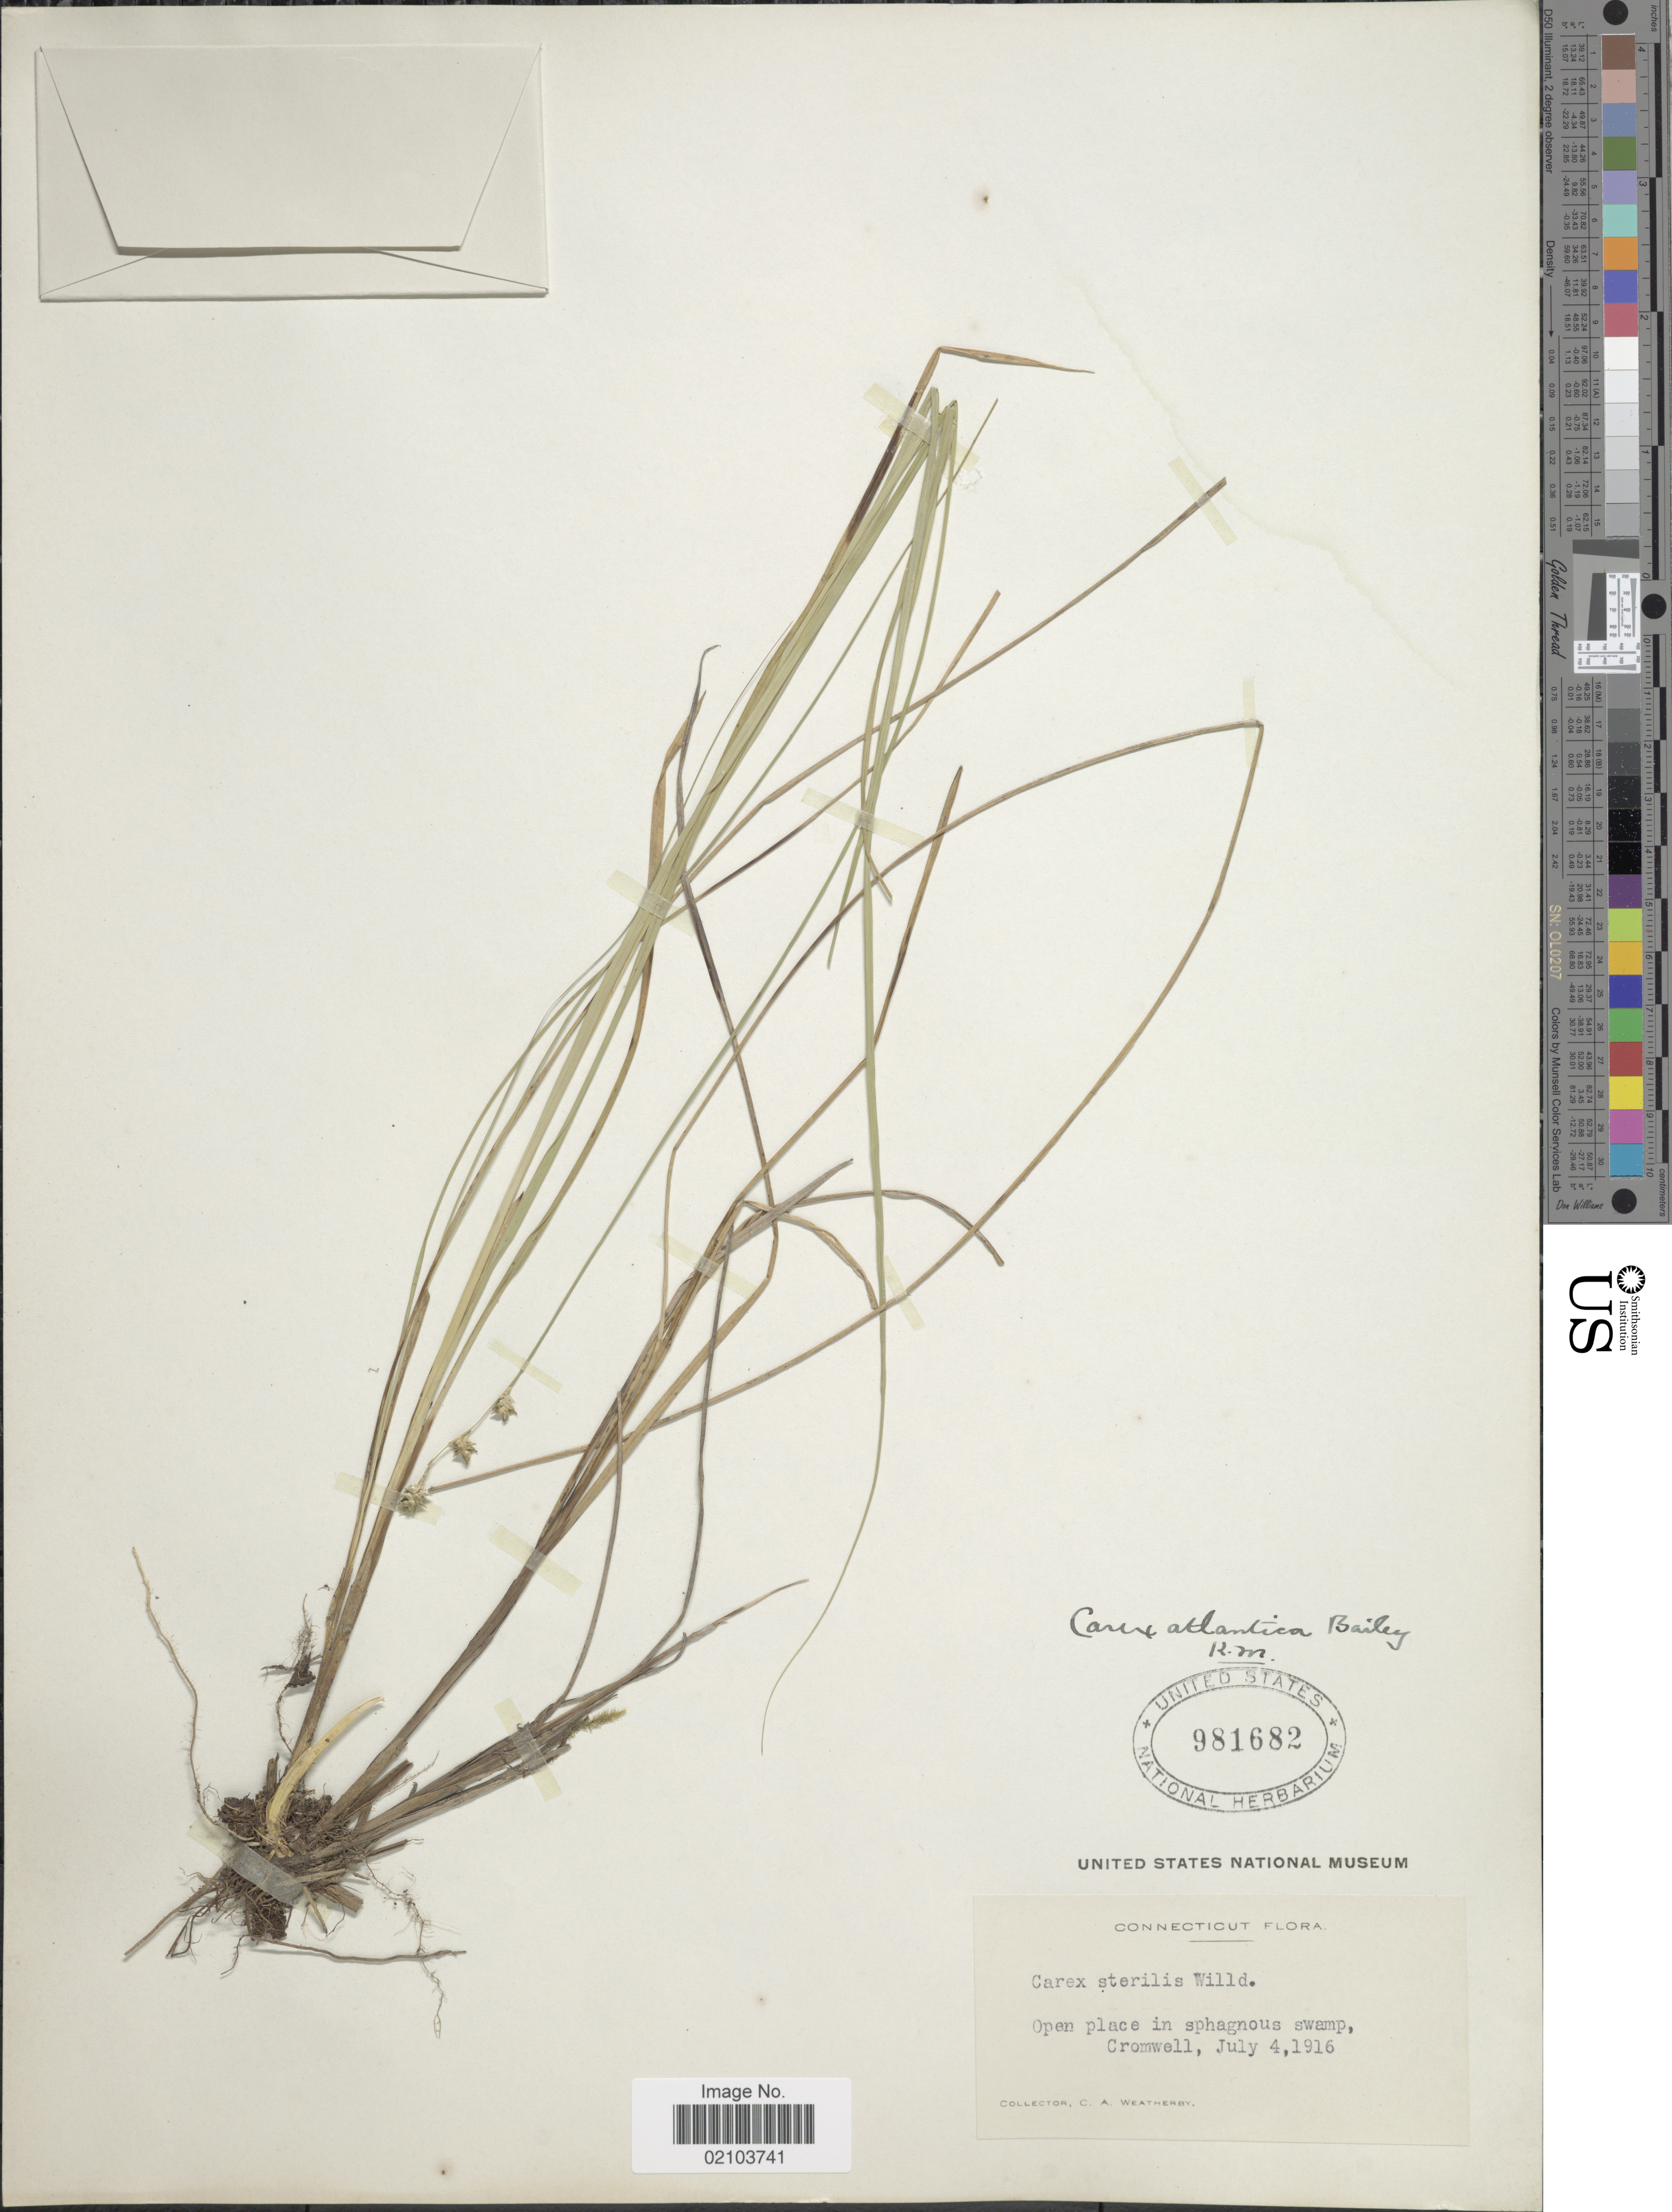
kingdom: Plantae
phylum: Tracheophyta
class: Liliopsida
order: Poales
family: Cyperaceae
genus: Carex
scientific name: Carex atlantica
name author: L.H. Bailey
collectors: C. A. Weatherby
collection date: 1916-07-04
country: United States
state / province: Connecticut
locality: Cromwell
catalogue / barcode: US 981682